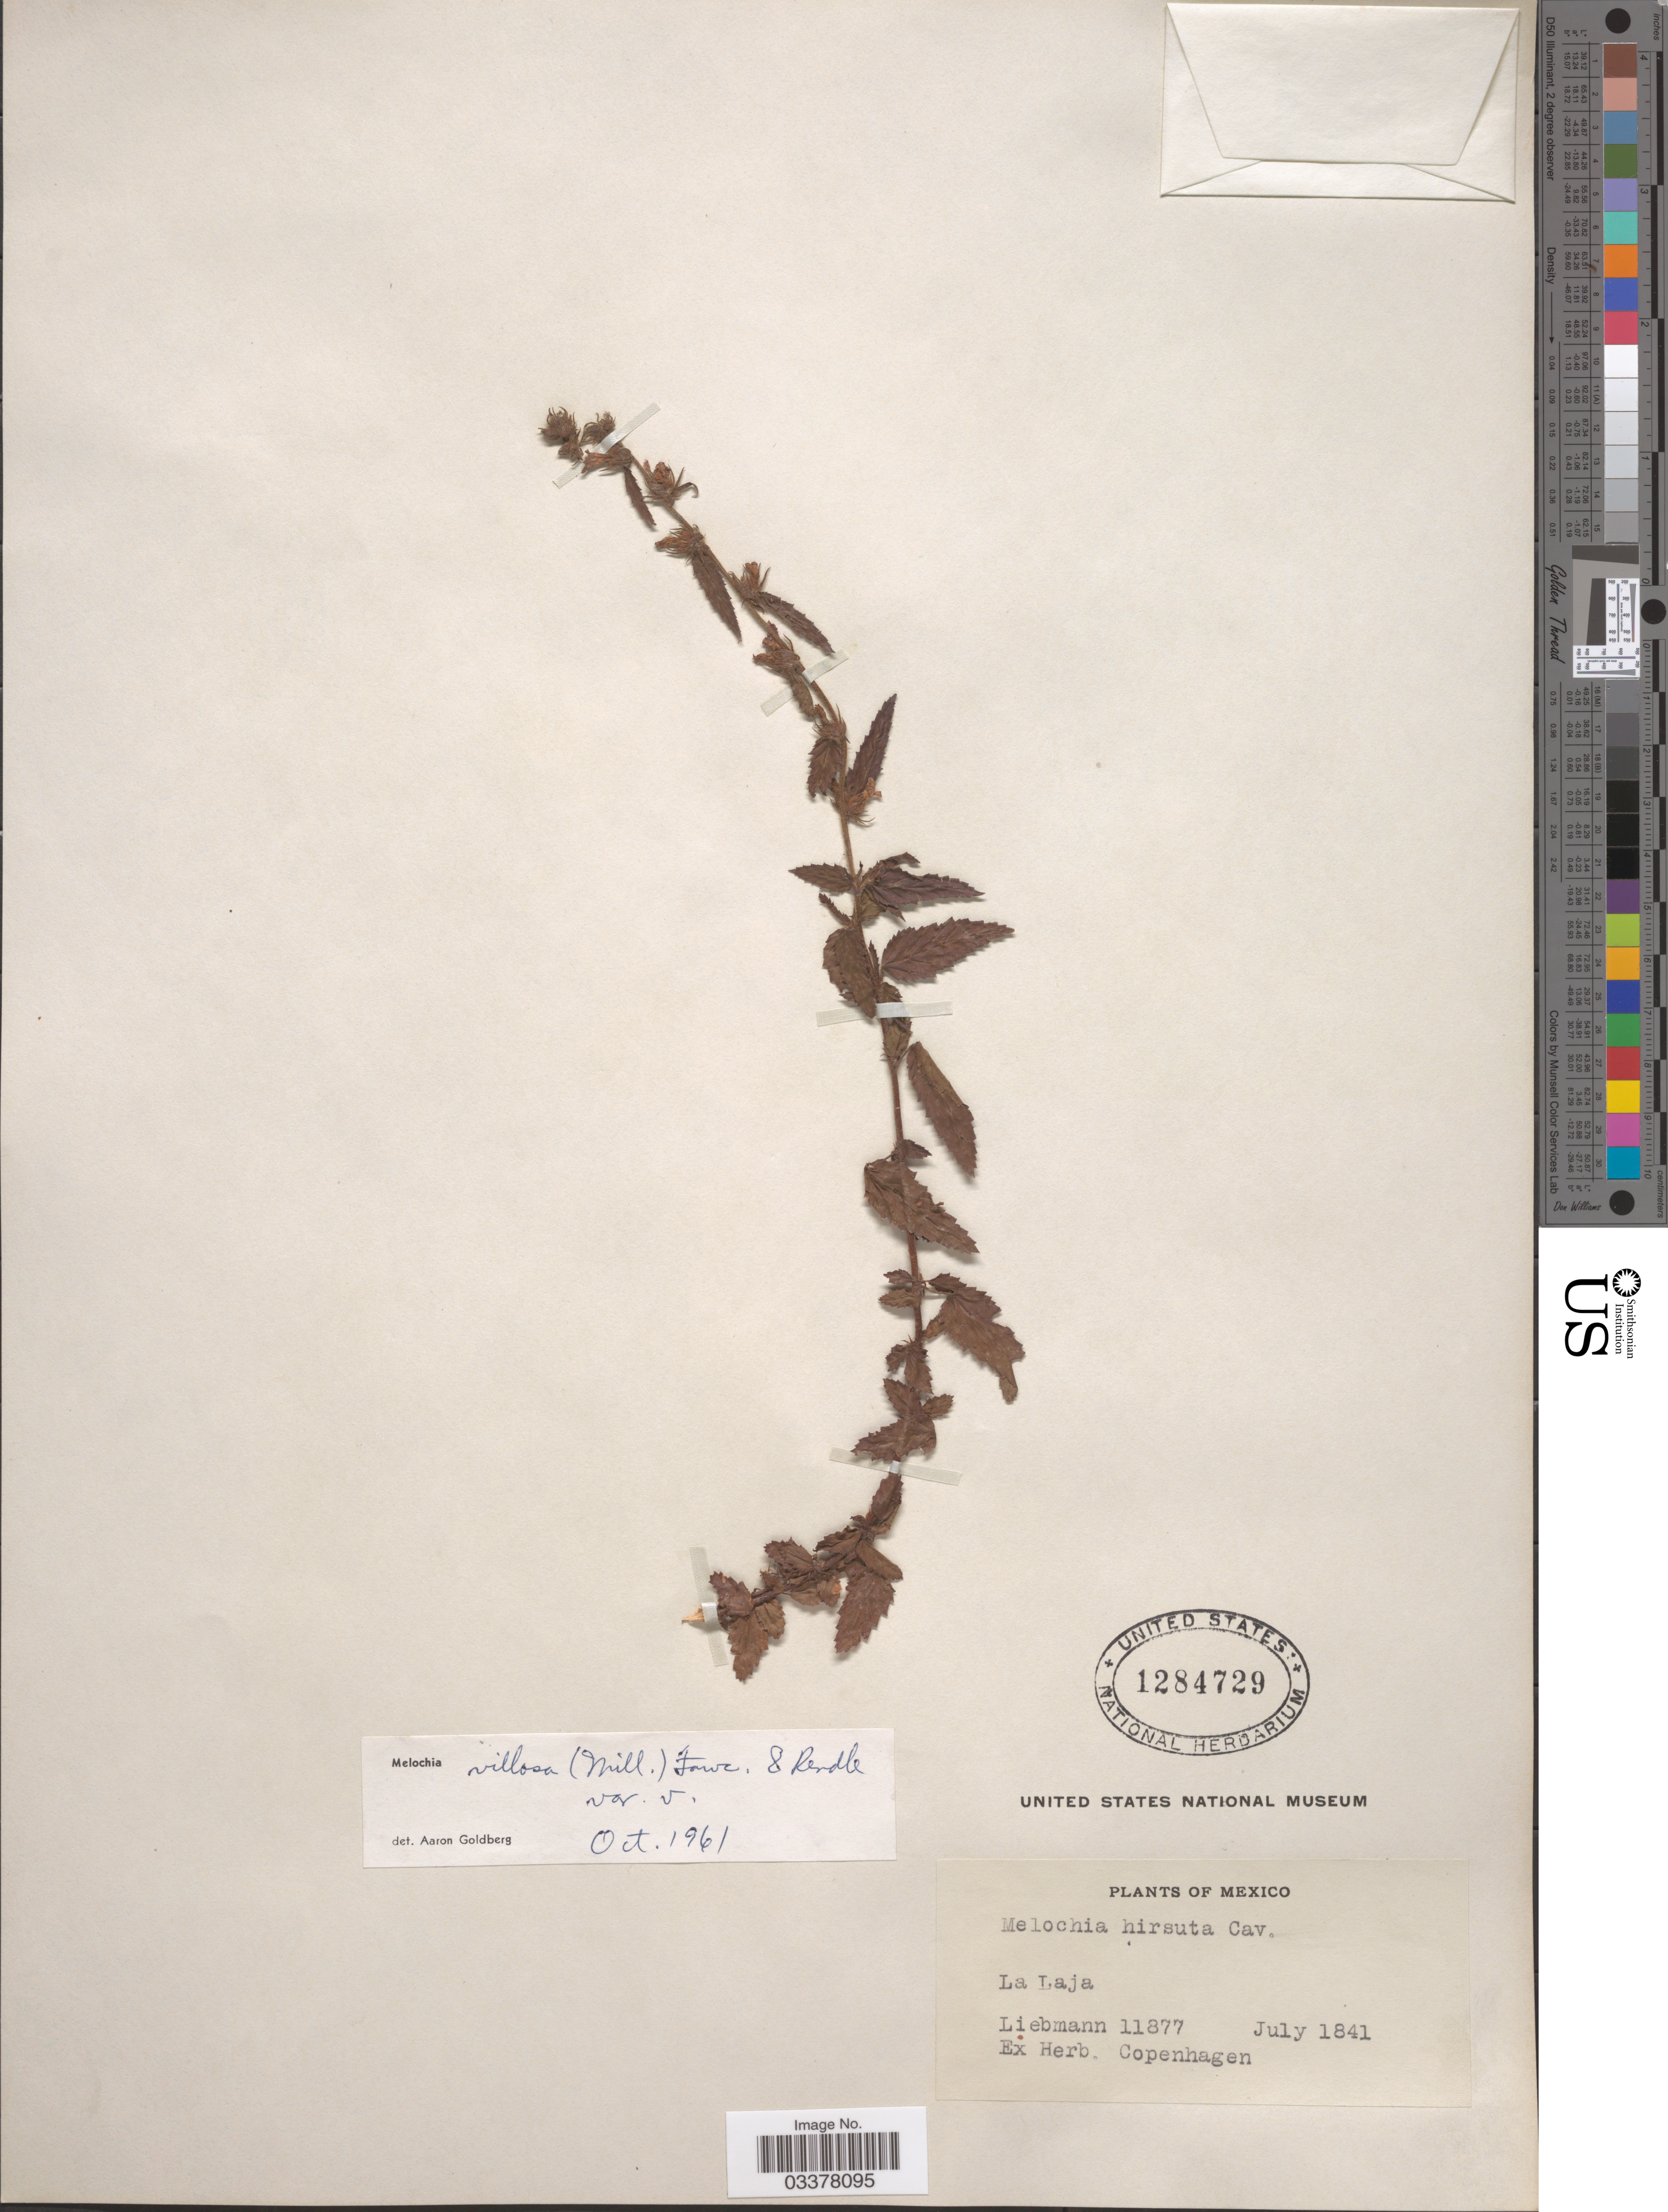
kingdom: Plantae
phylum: Tracheophyta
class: Magnoliopsida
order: Malvales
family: Malvaceae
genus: Melochia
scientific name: Melochia spicata var. spicata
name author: (L.) Fryxell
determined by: Dorr, L. J., (BOT), Smithsonian Institution - National Museum of Natural History (UNITED STATES)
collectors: Liebmann, --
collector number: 11877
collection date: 1841-07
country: Mexico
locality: La Laja.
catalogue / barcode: US 1284729